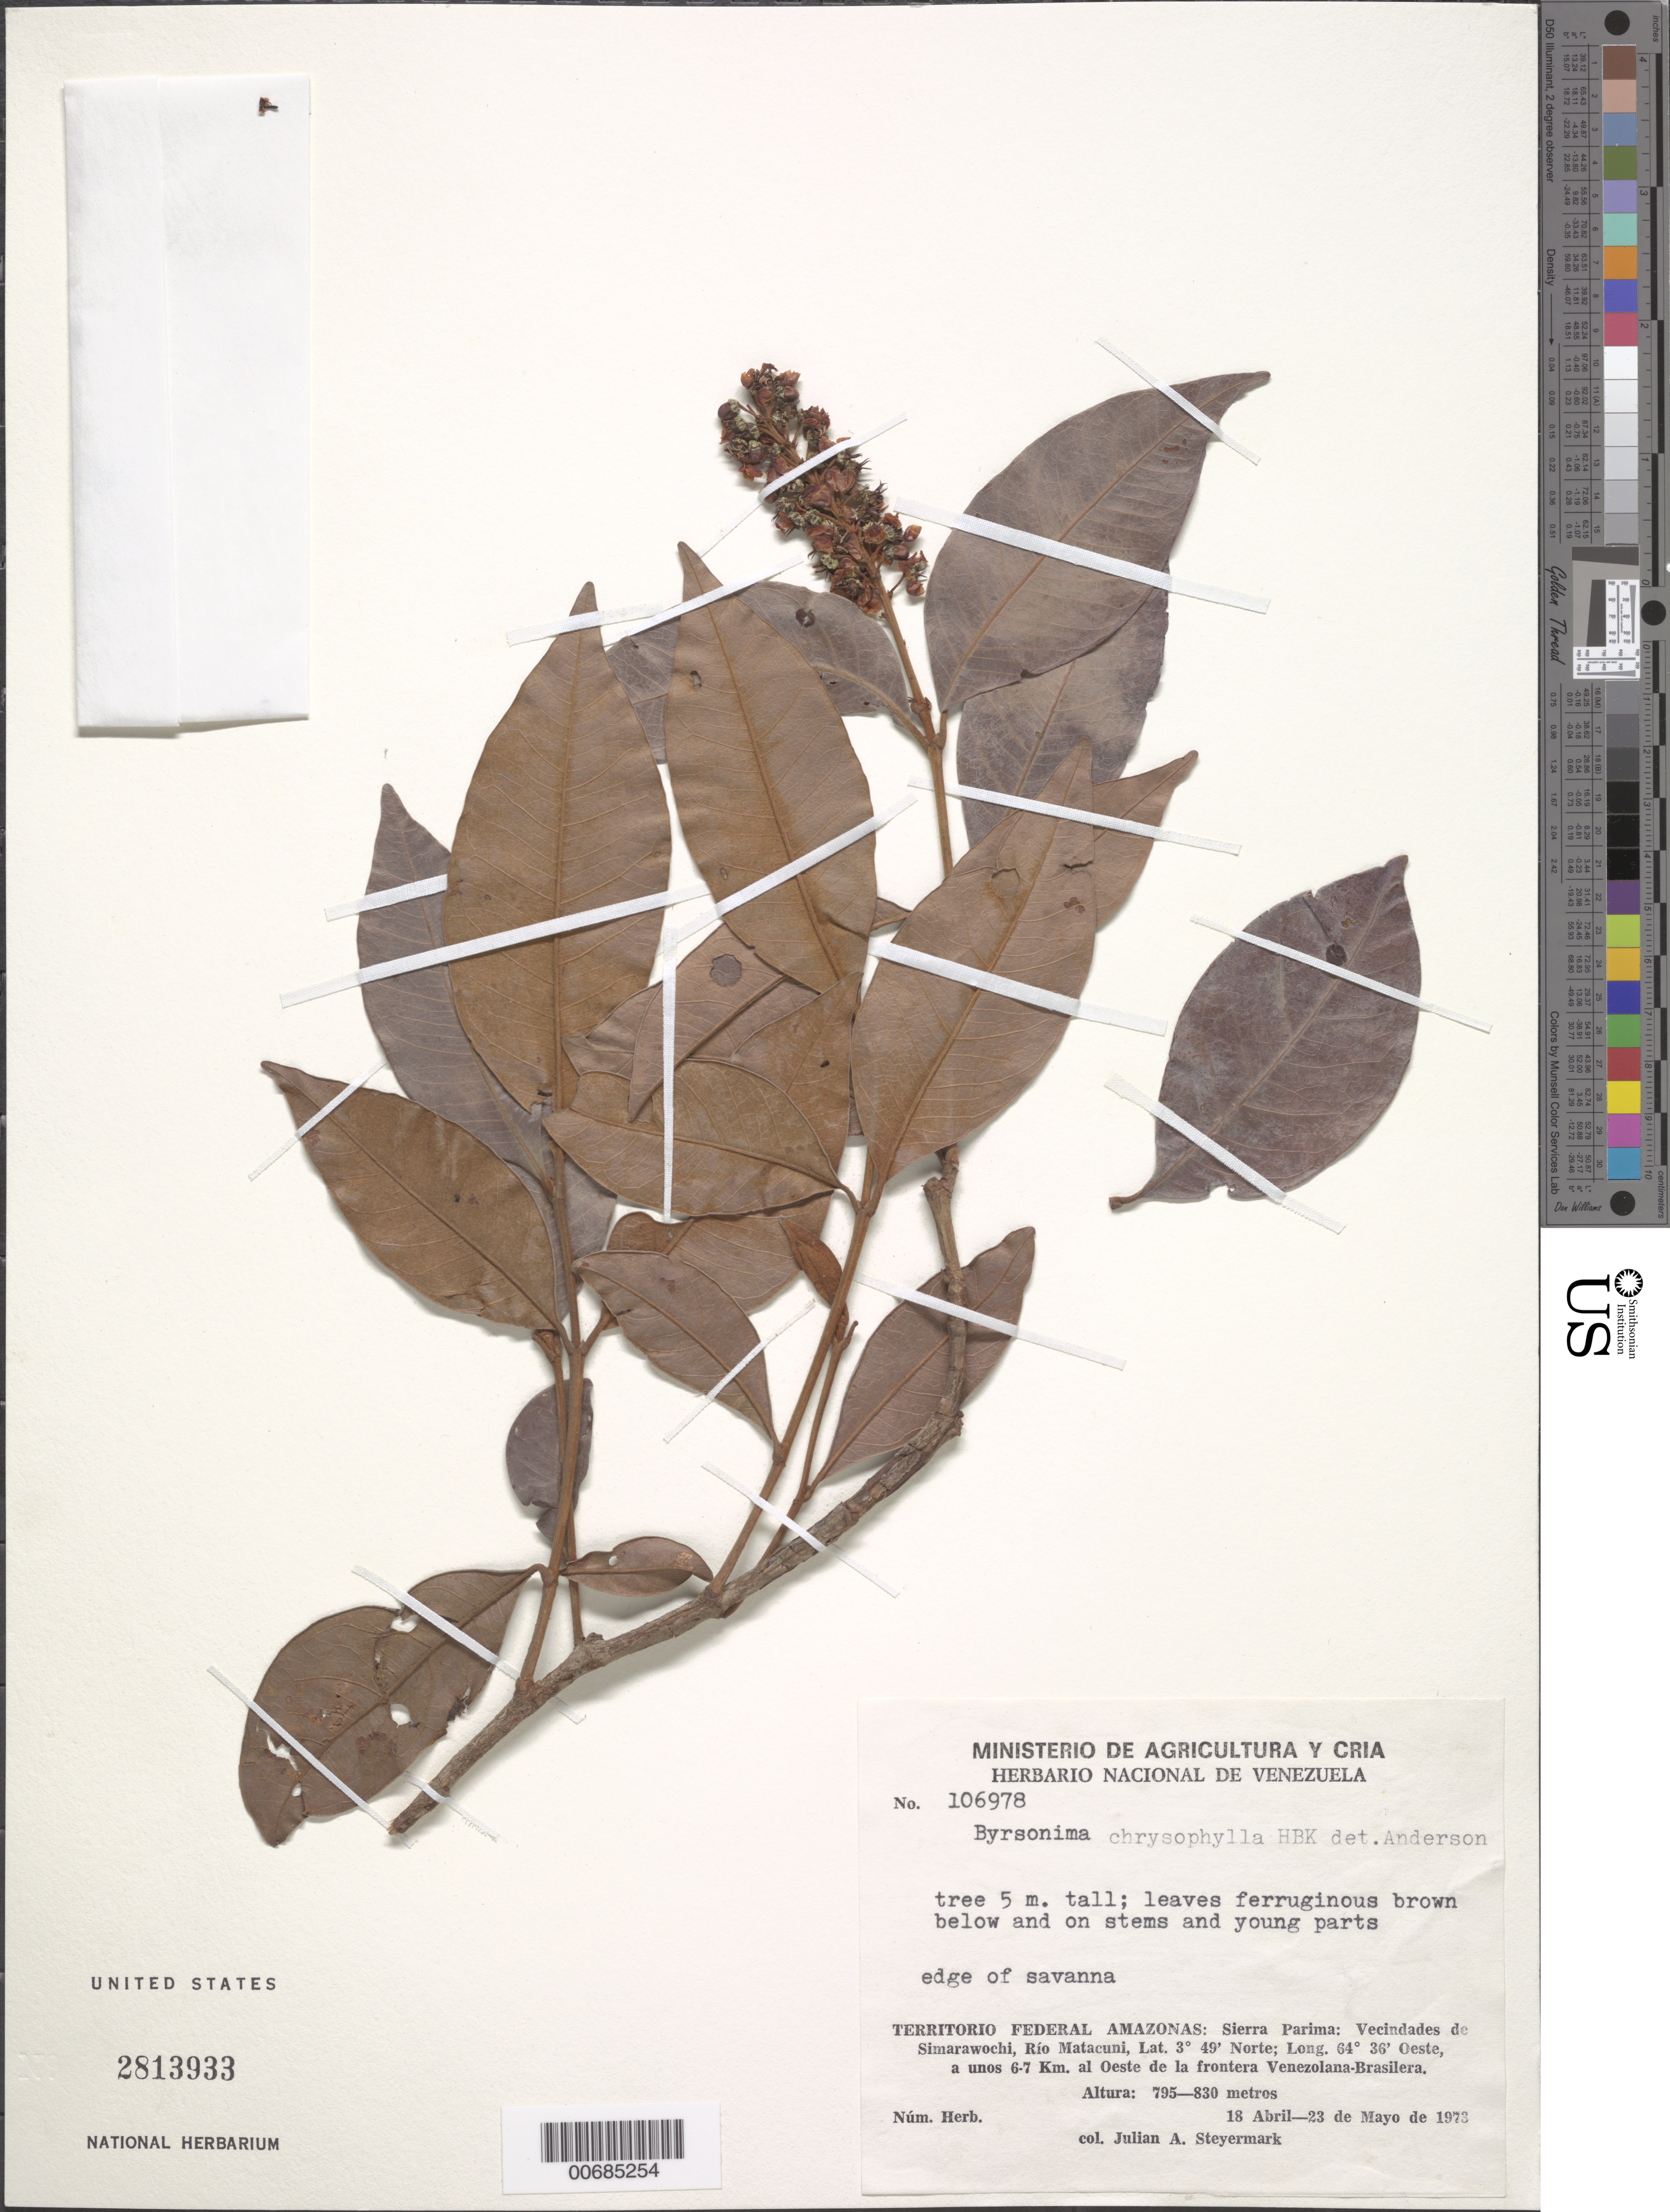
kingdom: Plantae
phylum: Tracheophyta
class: Magnoliopsida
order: Malpighiales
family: Malpighiaceae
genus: Byrsonima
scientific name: Byrsonima chrysophylla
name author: Kunth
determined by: Anderson, W. R., (MICH), University of Michigan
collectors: J. Steyermark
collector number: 106978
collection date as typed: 18-Apr-73 to 23-May-73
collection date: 1973-04-18/1973-05-23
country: Venezuela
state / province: Amazonas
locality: Sierra Parima; vec de Simarawochi, Río Matacuni, a unos 6-7 km al oeste de la frontera Venezolana-Brasilera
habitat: Edge of savanna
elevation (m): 795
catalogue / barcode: US 2813933